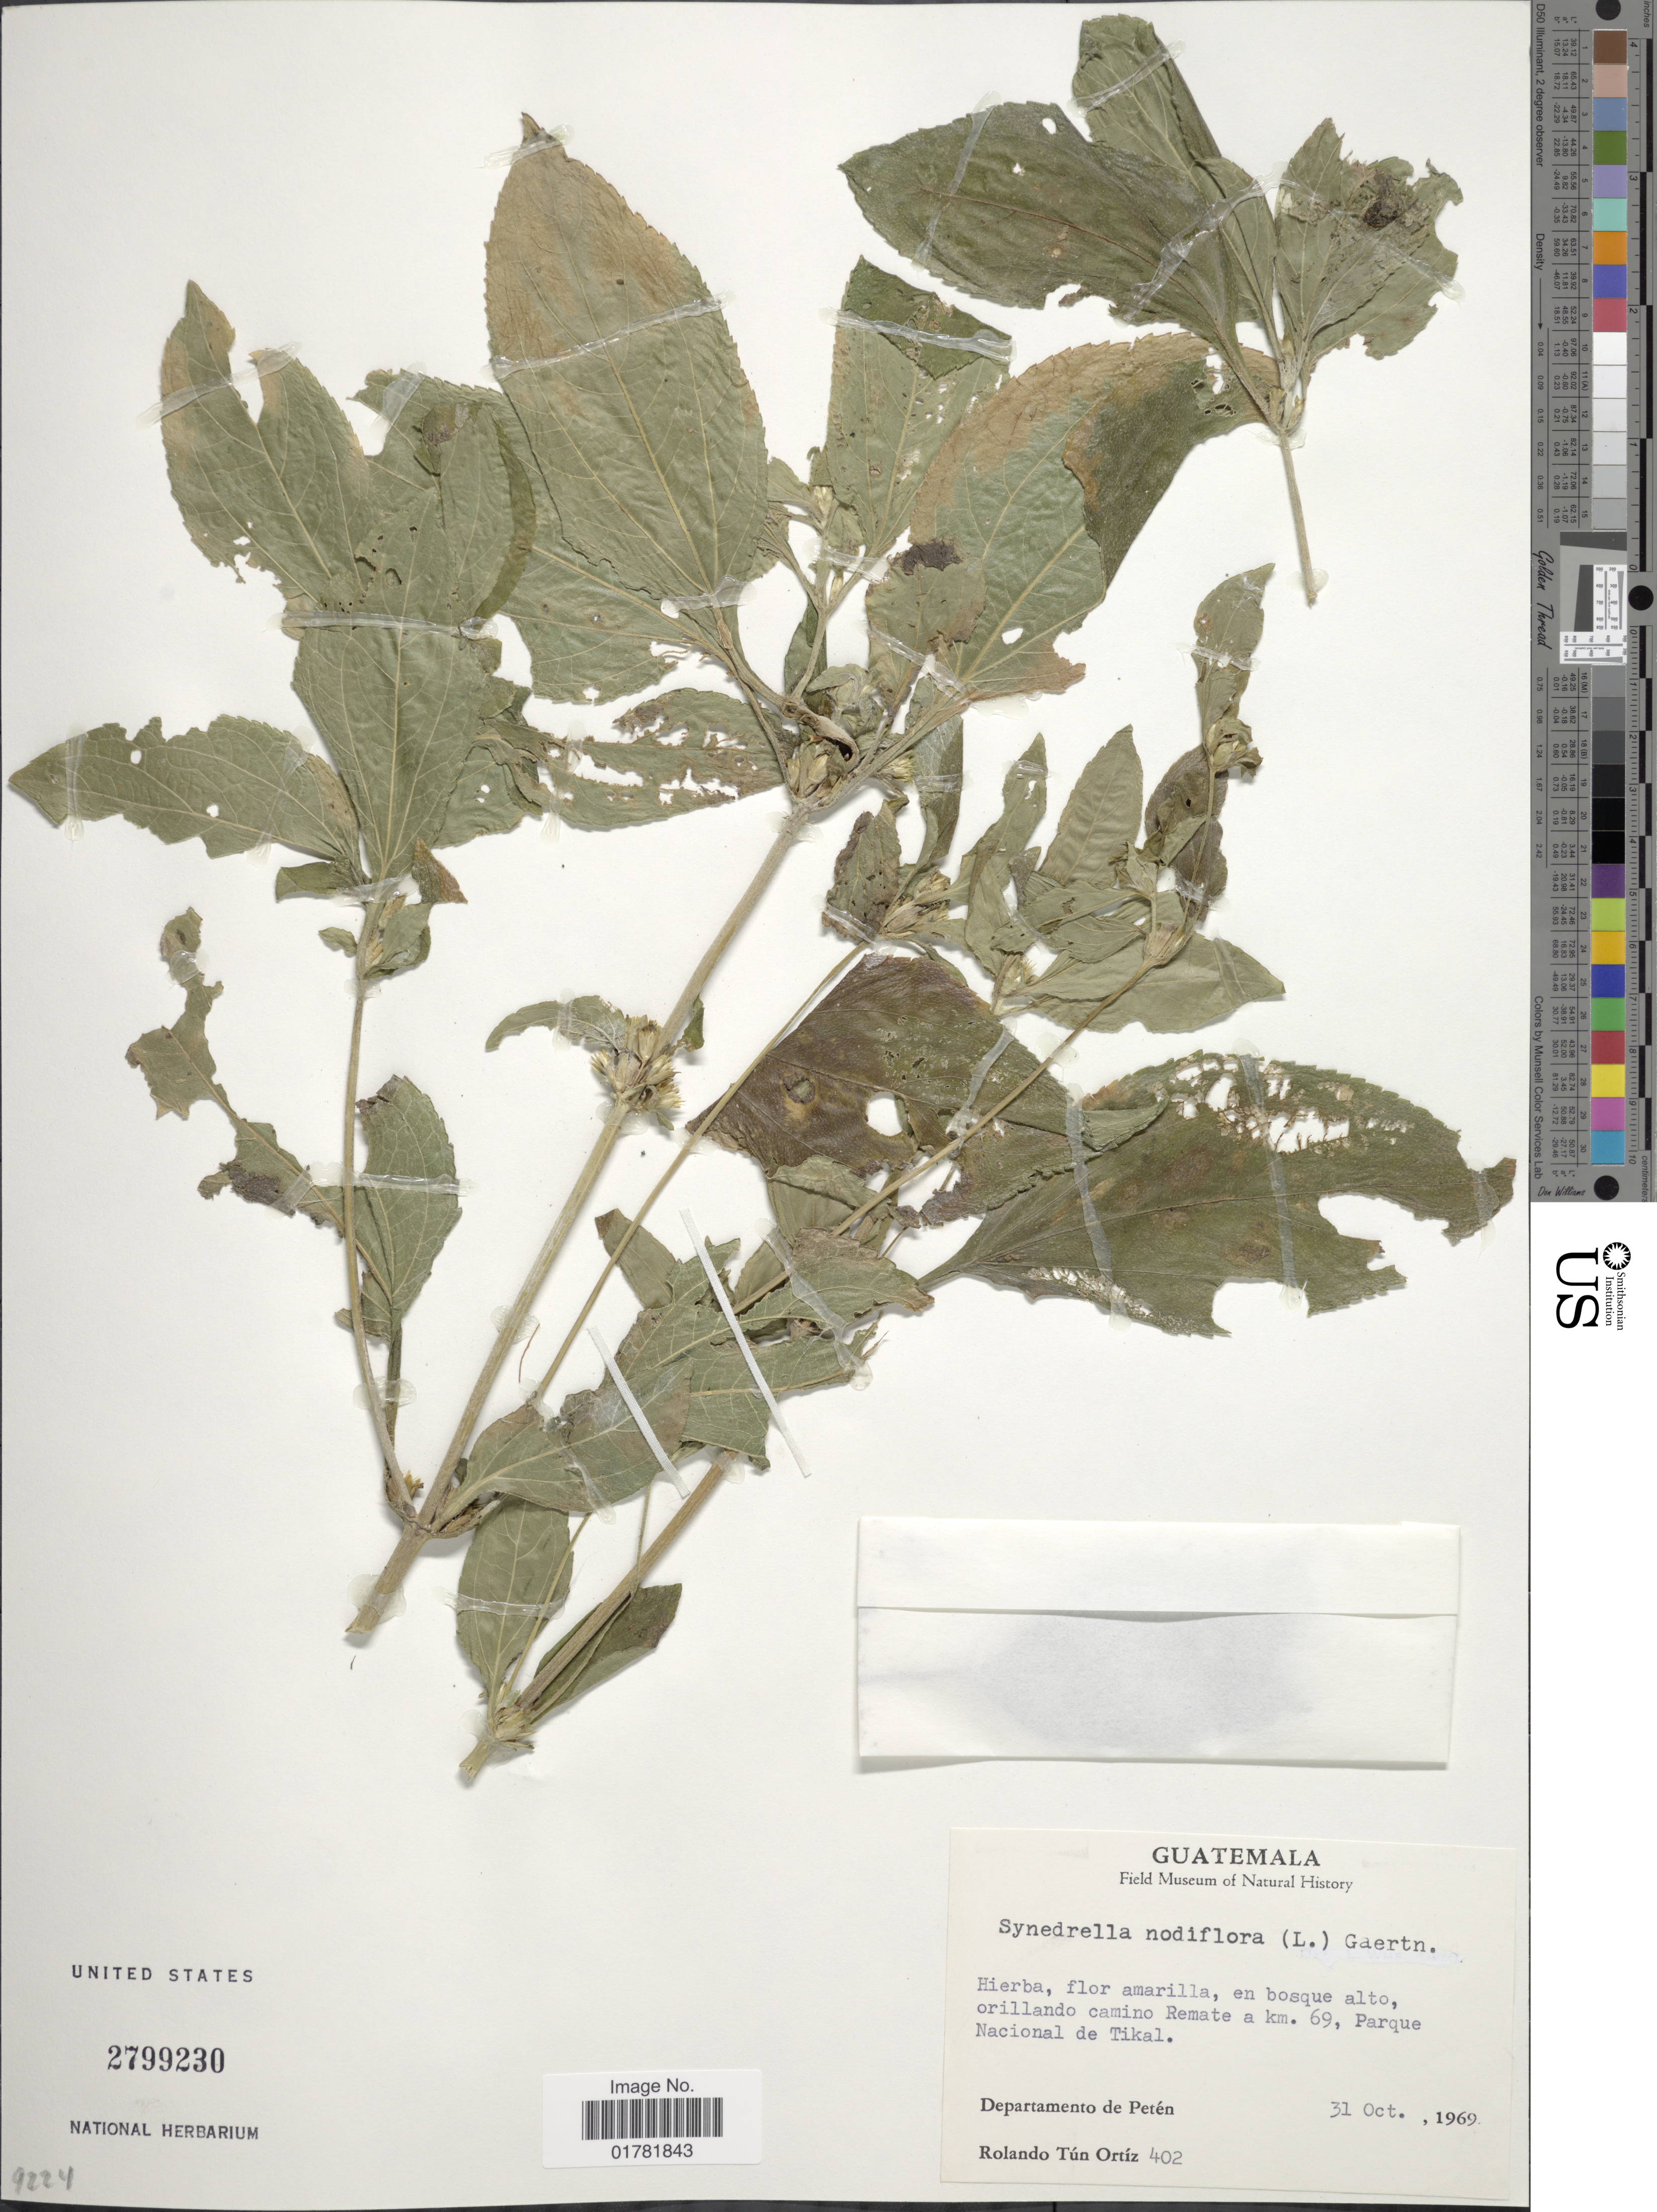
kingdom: Plantae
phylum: Tracheophyta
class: Magnoliopsida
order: Asterales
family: Asteraceae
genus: Synedrella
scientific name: Synedrella nodiflora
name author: (L.) Gaertn.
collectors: R. T. Ortíz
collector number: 402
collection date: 1969-10-31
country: Guatemala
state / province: El Petén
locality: En bosque alto, orillando camino Remate a km 69, parque Nacional de Tikal, Departamento de Petén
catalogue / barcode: US 2799230